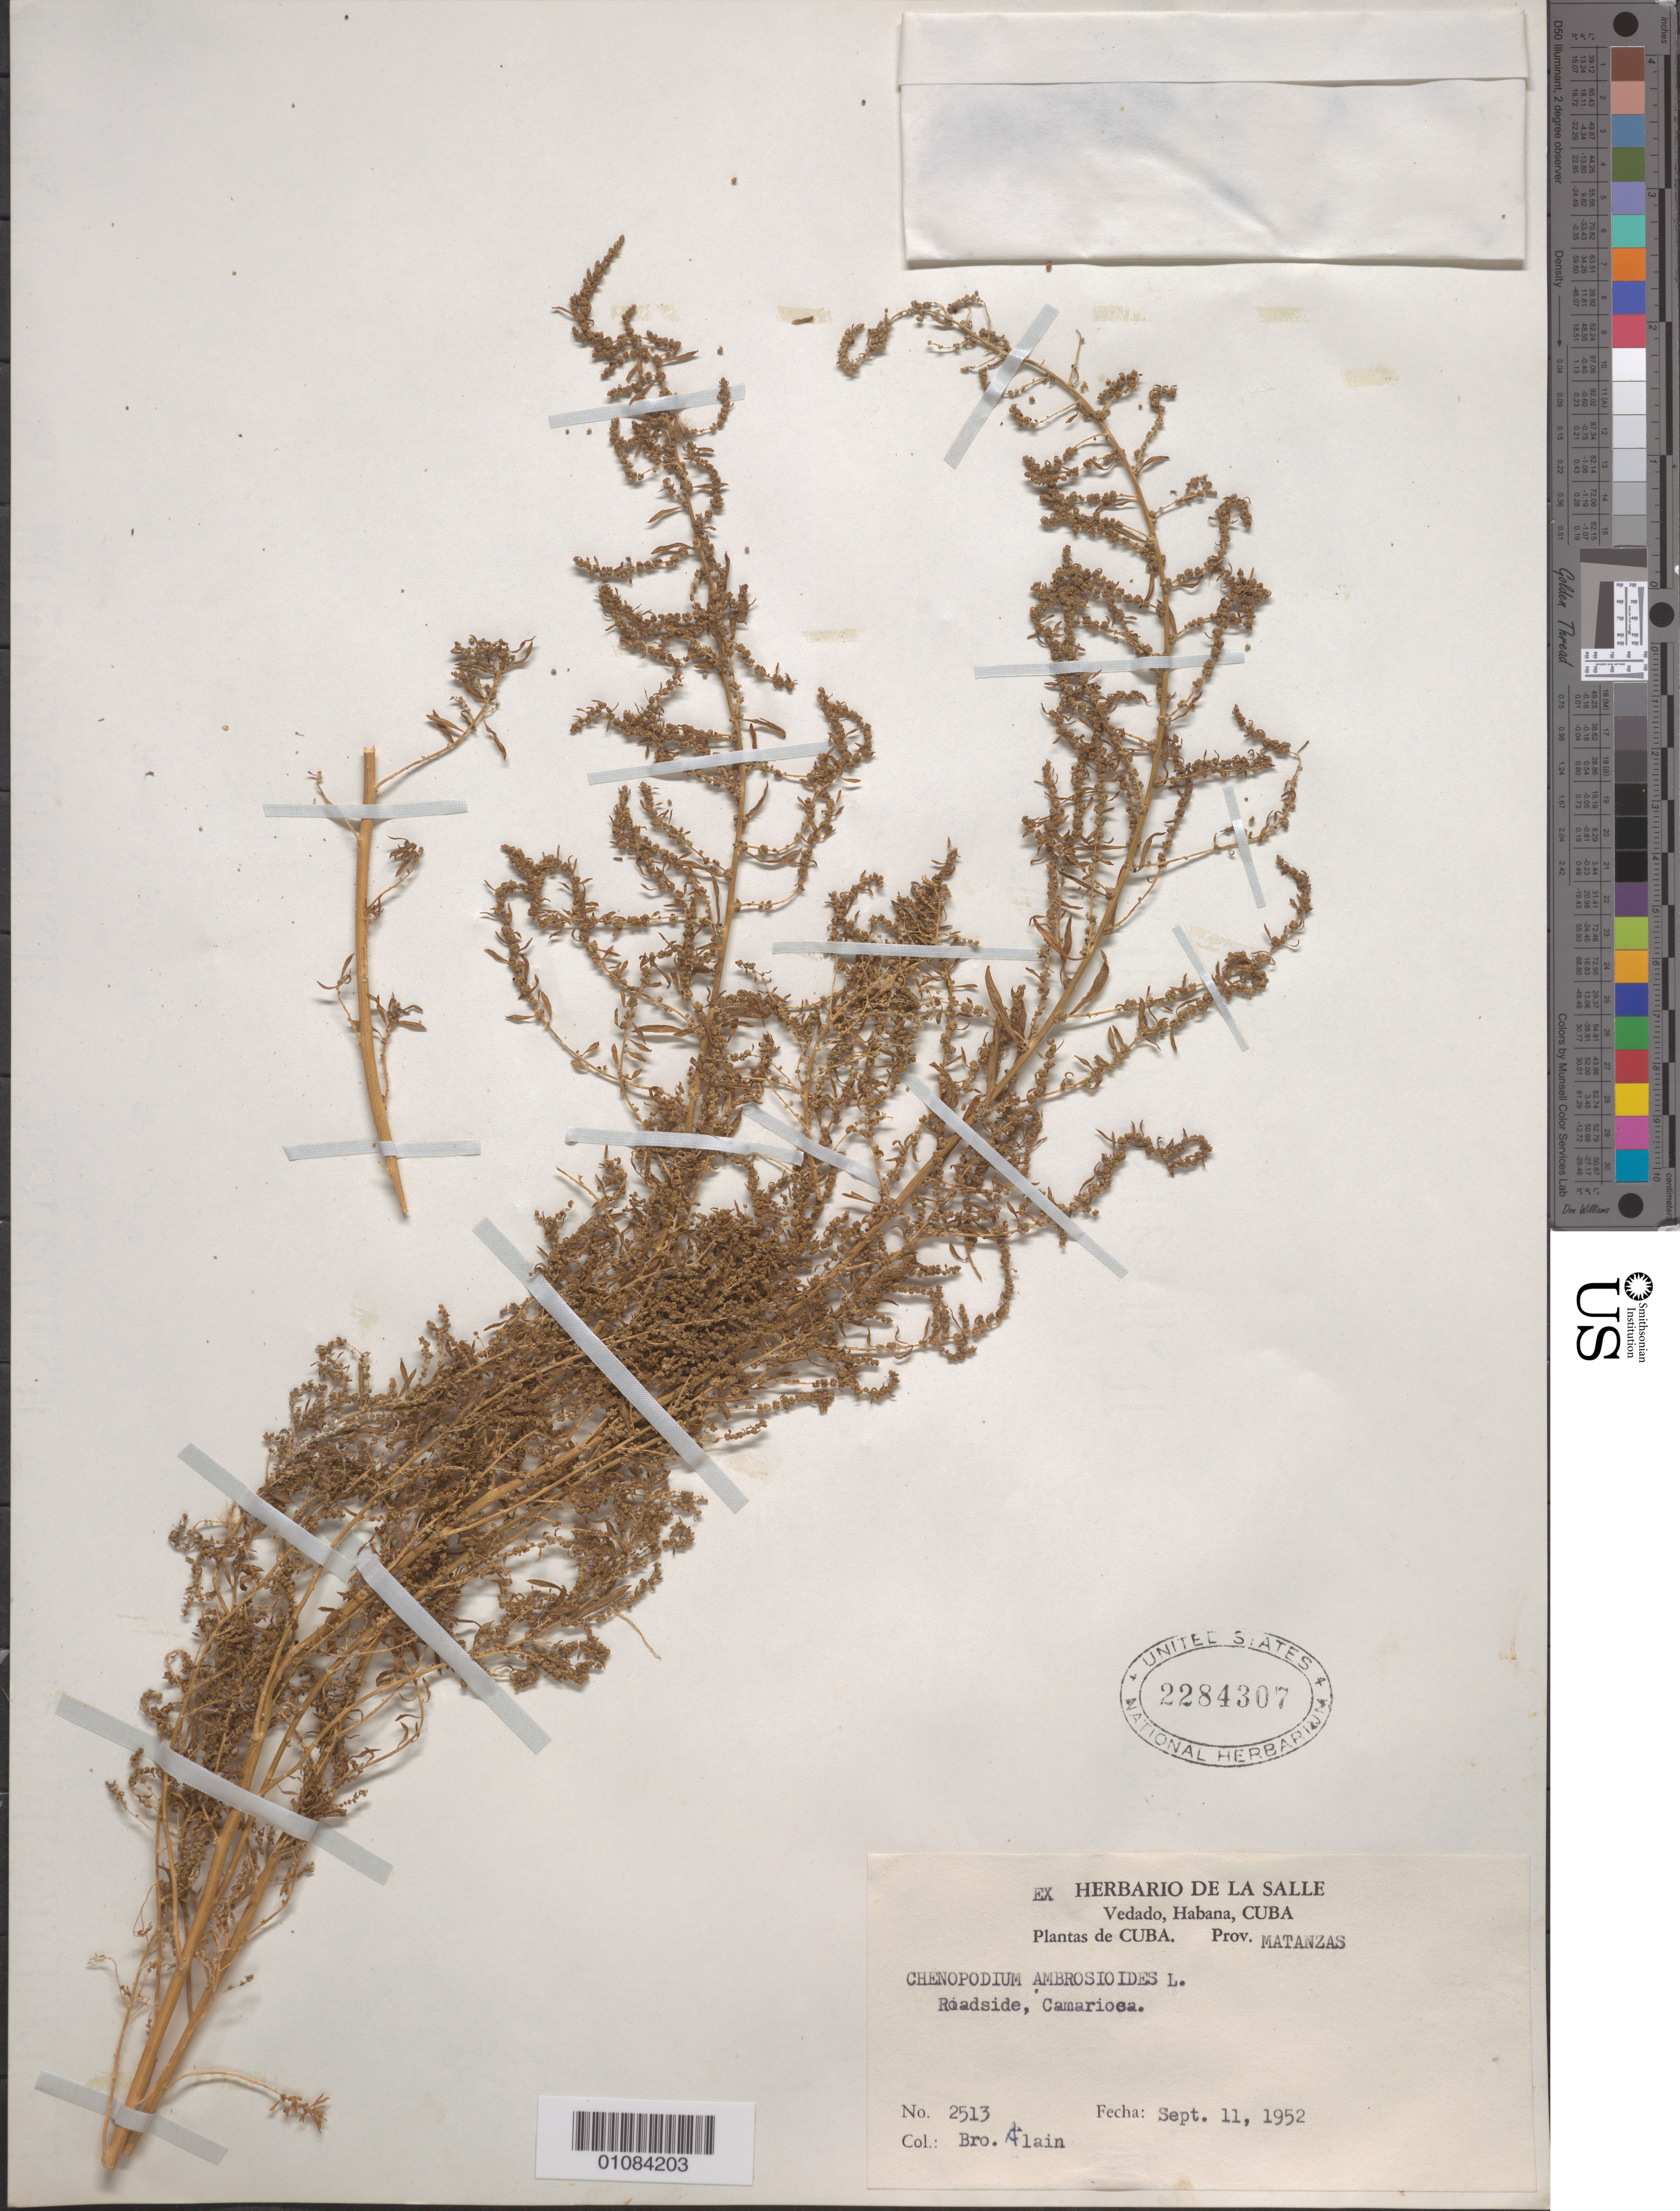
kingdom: Plantae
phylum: Tracheophyta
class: Magnoliopsida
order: Caryophyllales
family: Amaranthaceae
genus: Chenopodium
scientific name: Chenopodium ambrosioides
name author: L.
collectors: A. H. Liogier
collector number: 2513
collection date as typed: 11 Sep 1952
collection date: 1952-09-11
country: Cuba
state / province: Matanzas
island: Cuba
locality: Camarioca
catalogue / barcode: US 2284307